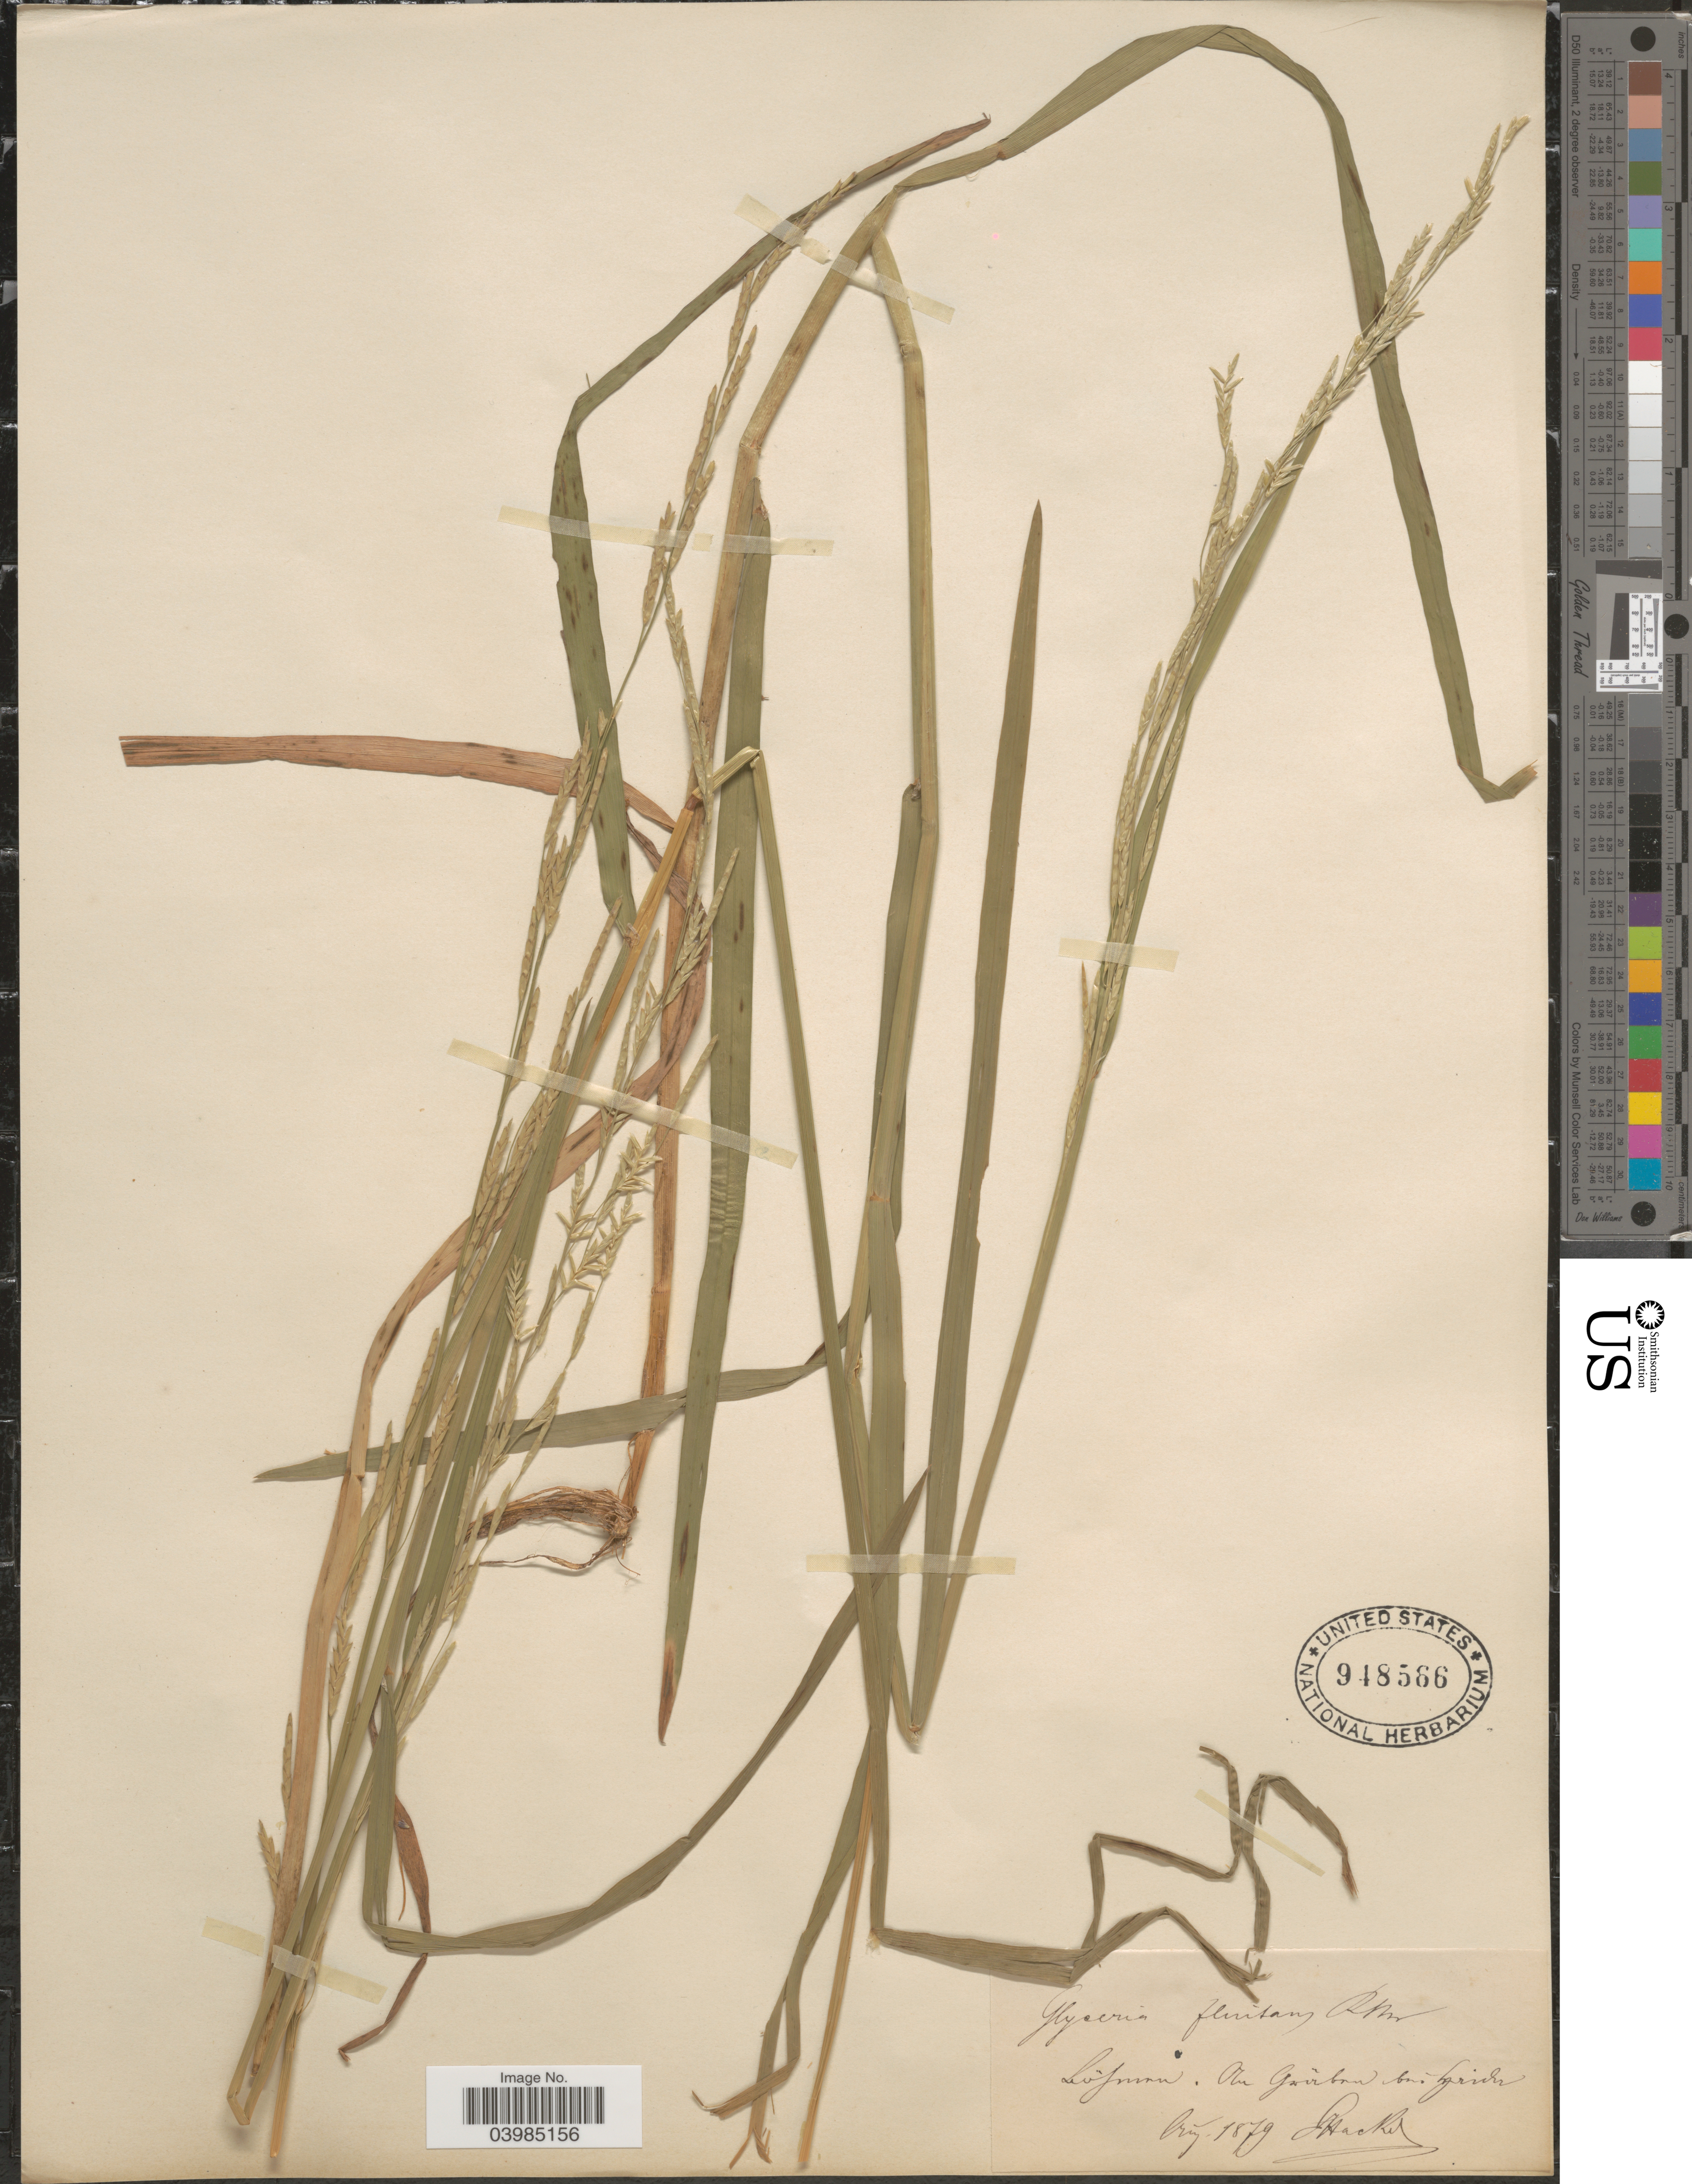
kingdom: Plantae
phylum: Tracheophyta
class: Liliopsida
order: Poales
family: Poaceae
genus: Glyceria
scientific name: Glyceria fluitans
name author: (L.) R. Br.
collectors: E. Hackel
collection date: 1879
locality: Löfman. Au Gavïbon bei Lgrinh. [interpreted]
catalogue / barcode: US 948566